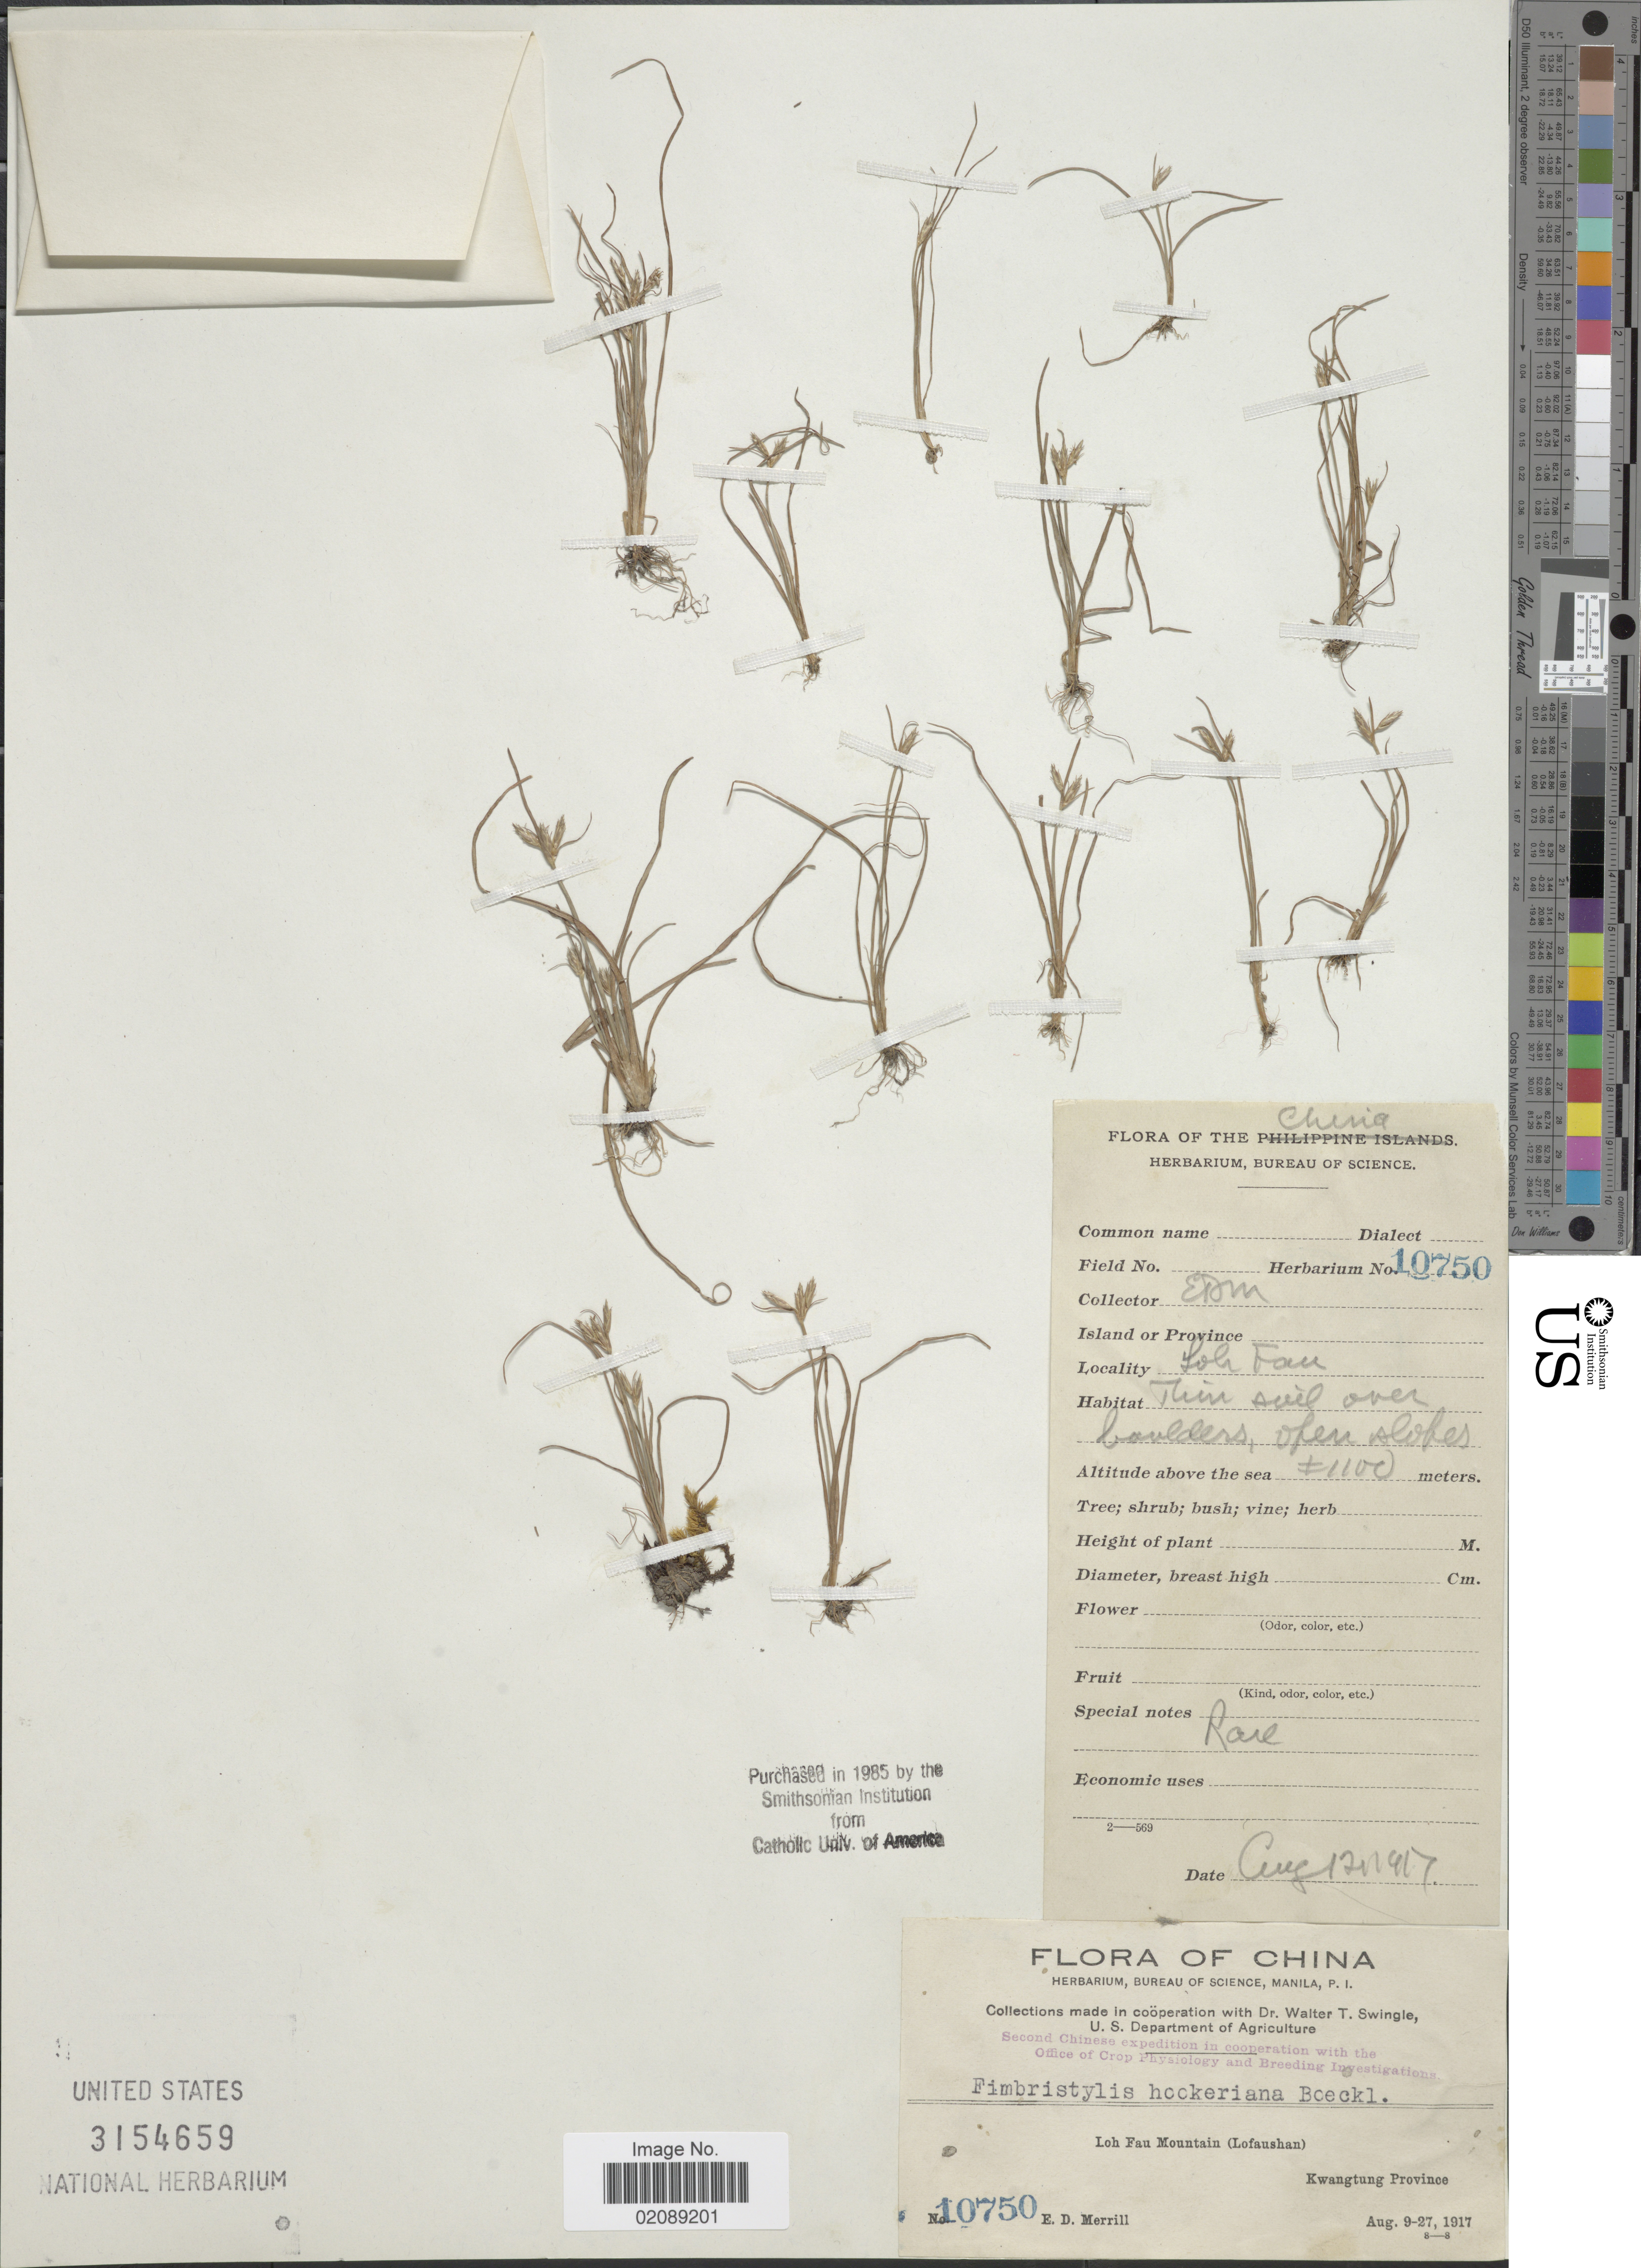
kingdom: Plantae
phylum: Tracheophyta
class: Liliopsida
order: Poales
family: Cyperaceae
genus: Fimbristylis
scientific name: Fimbristylis hookeriana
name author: Boeckeler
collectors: E. D. Merrill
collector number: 10750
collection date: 1917-08-12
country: China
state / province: Guangdong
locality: Loh Fau Mountain (Lofaushan). Kwangtung Province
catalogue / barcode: US 3154659